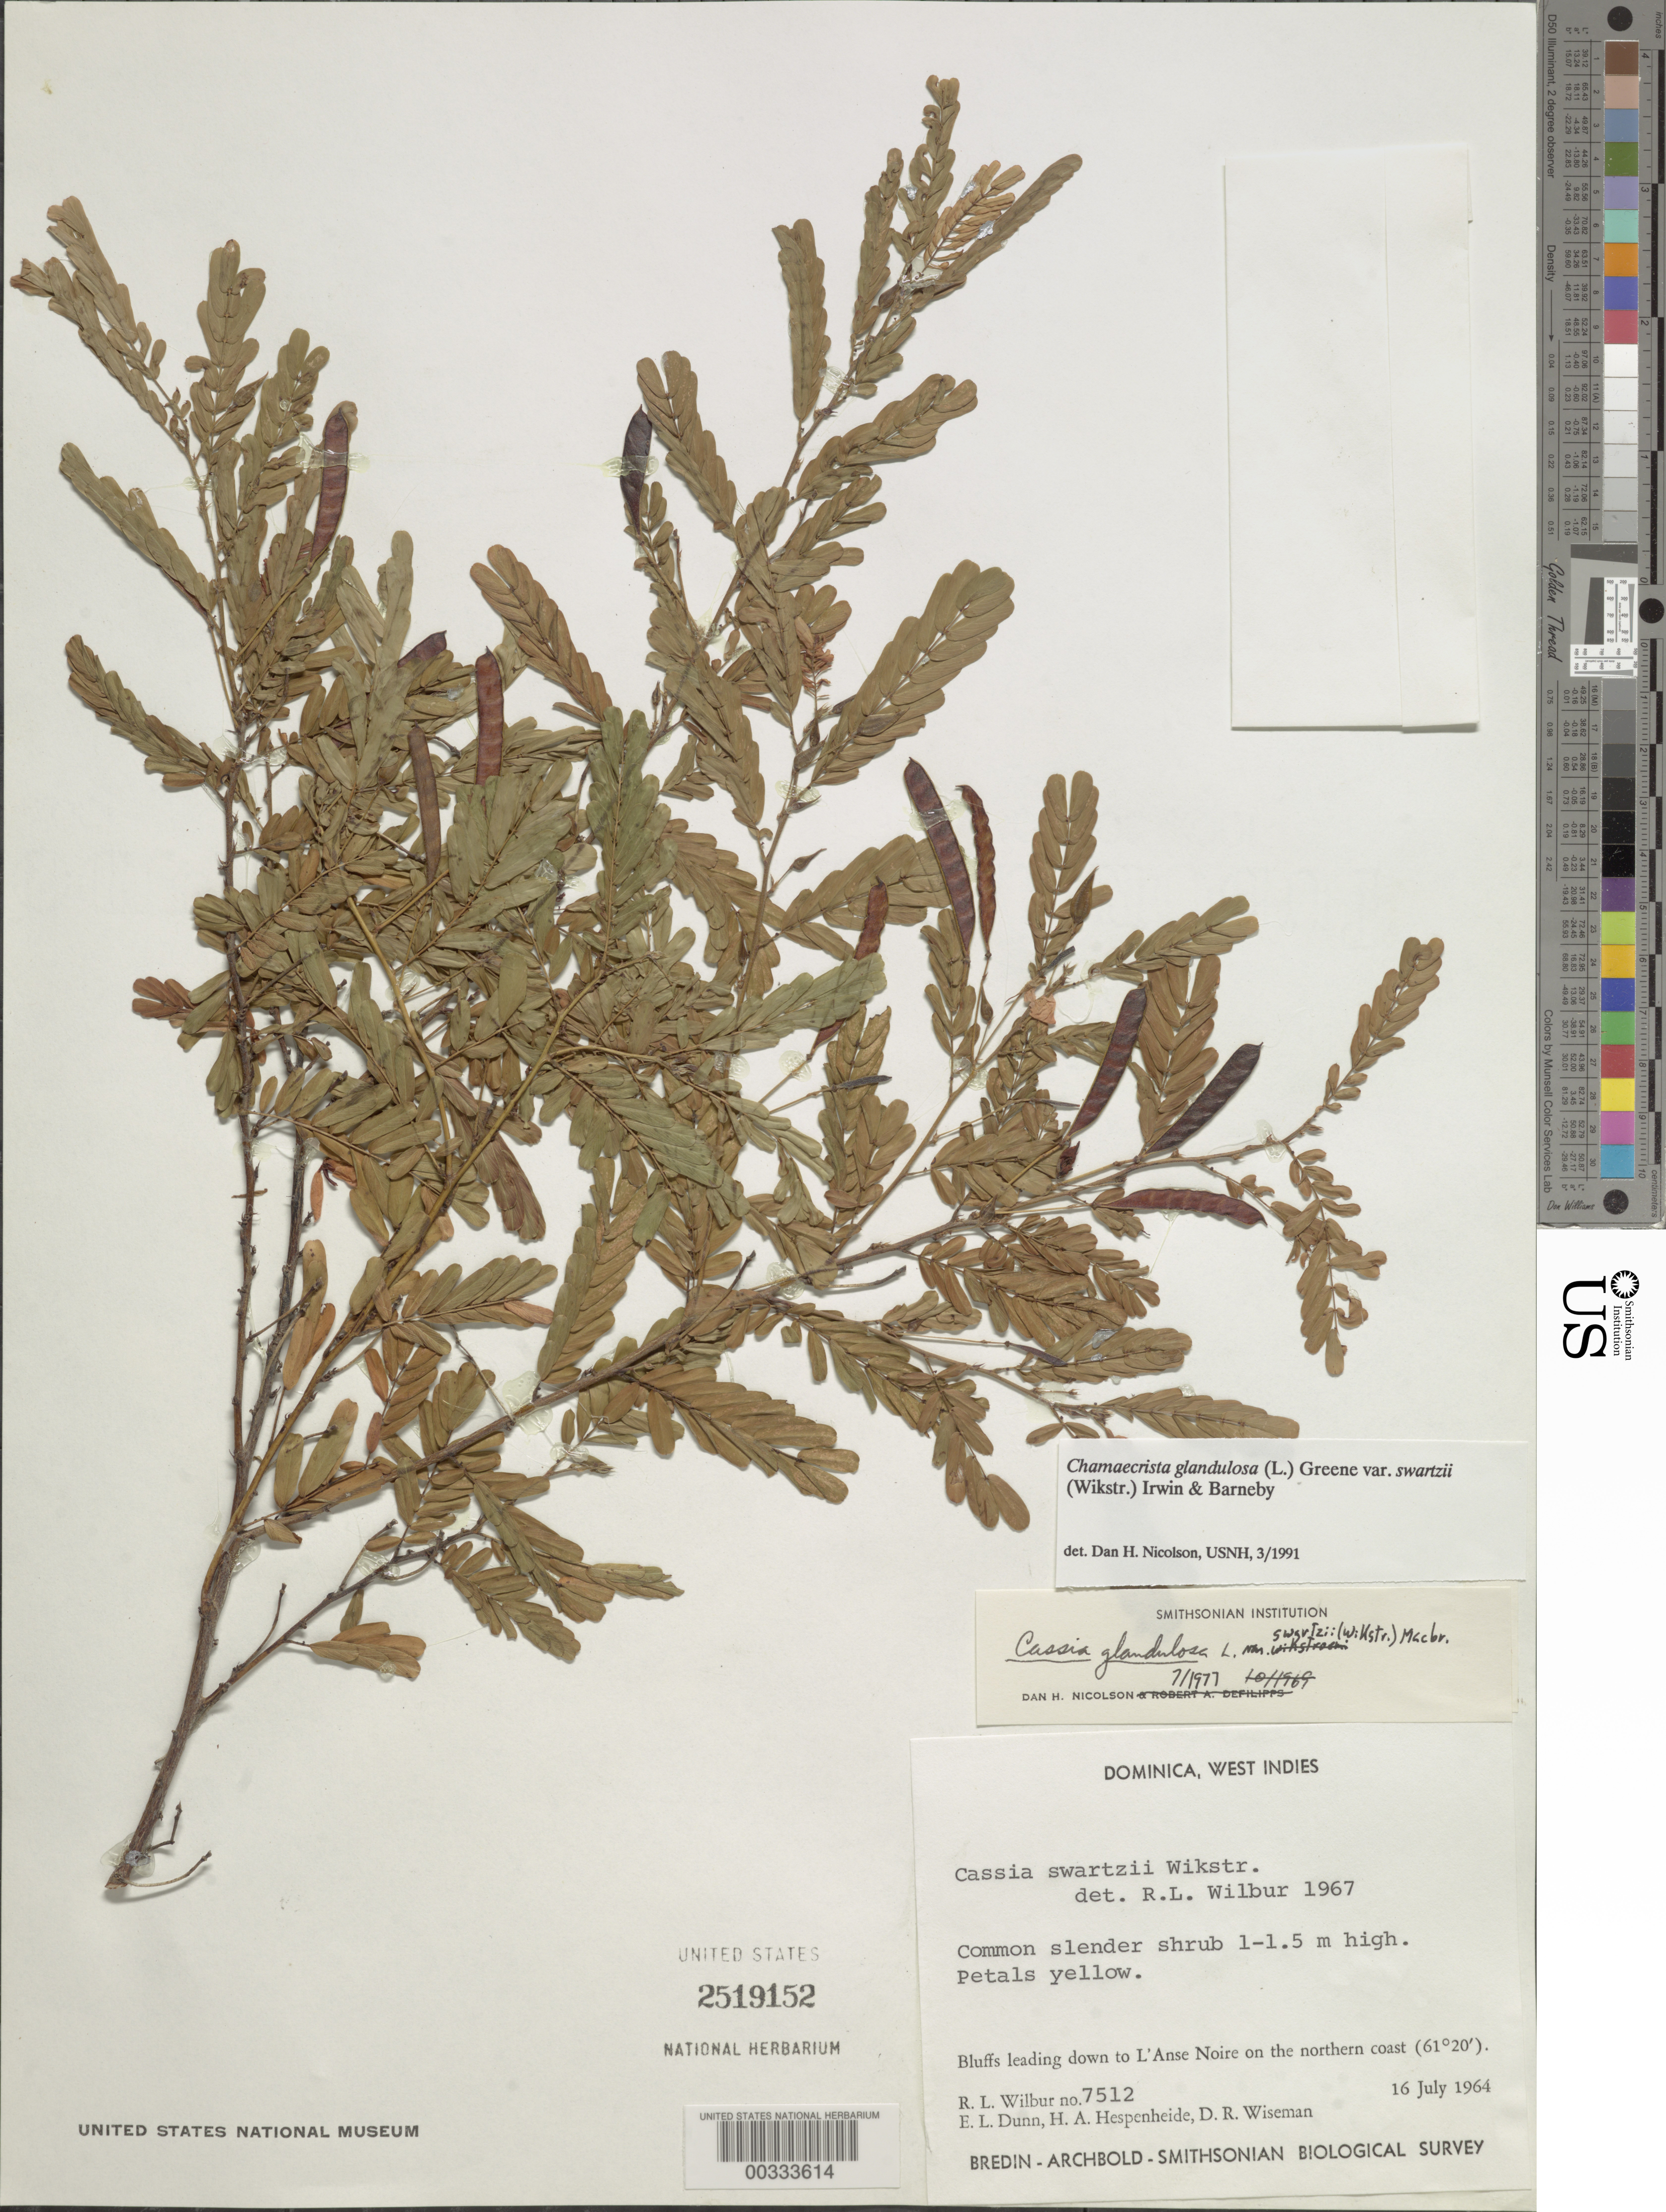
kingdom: Plantae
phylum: Tracheophyta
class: Magnoliopsida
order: Fabales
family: Fabaceae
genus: Chamaecrista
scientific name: Chamaecrista glandulosa var. swartzii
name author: (Wikstr.) H.S. Irwin & Barneby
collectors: R. L. Wilbur, E. Dunn, H. A. Hespenheide & D. R. Wiseman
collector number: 7512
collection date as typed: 16 Jul 1964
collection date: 1964-07-16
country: Dominica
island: Dominica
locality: Bluffs leading down to l'anse noire on the northern coast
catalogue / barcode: US 2519152